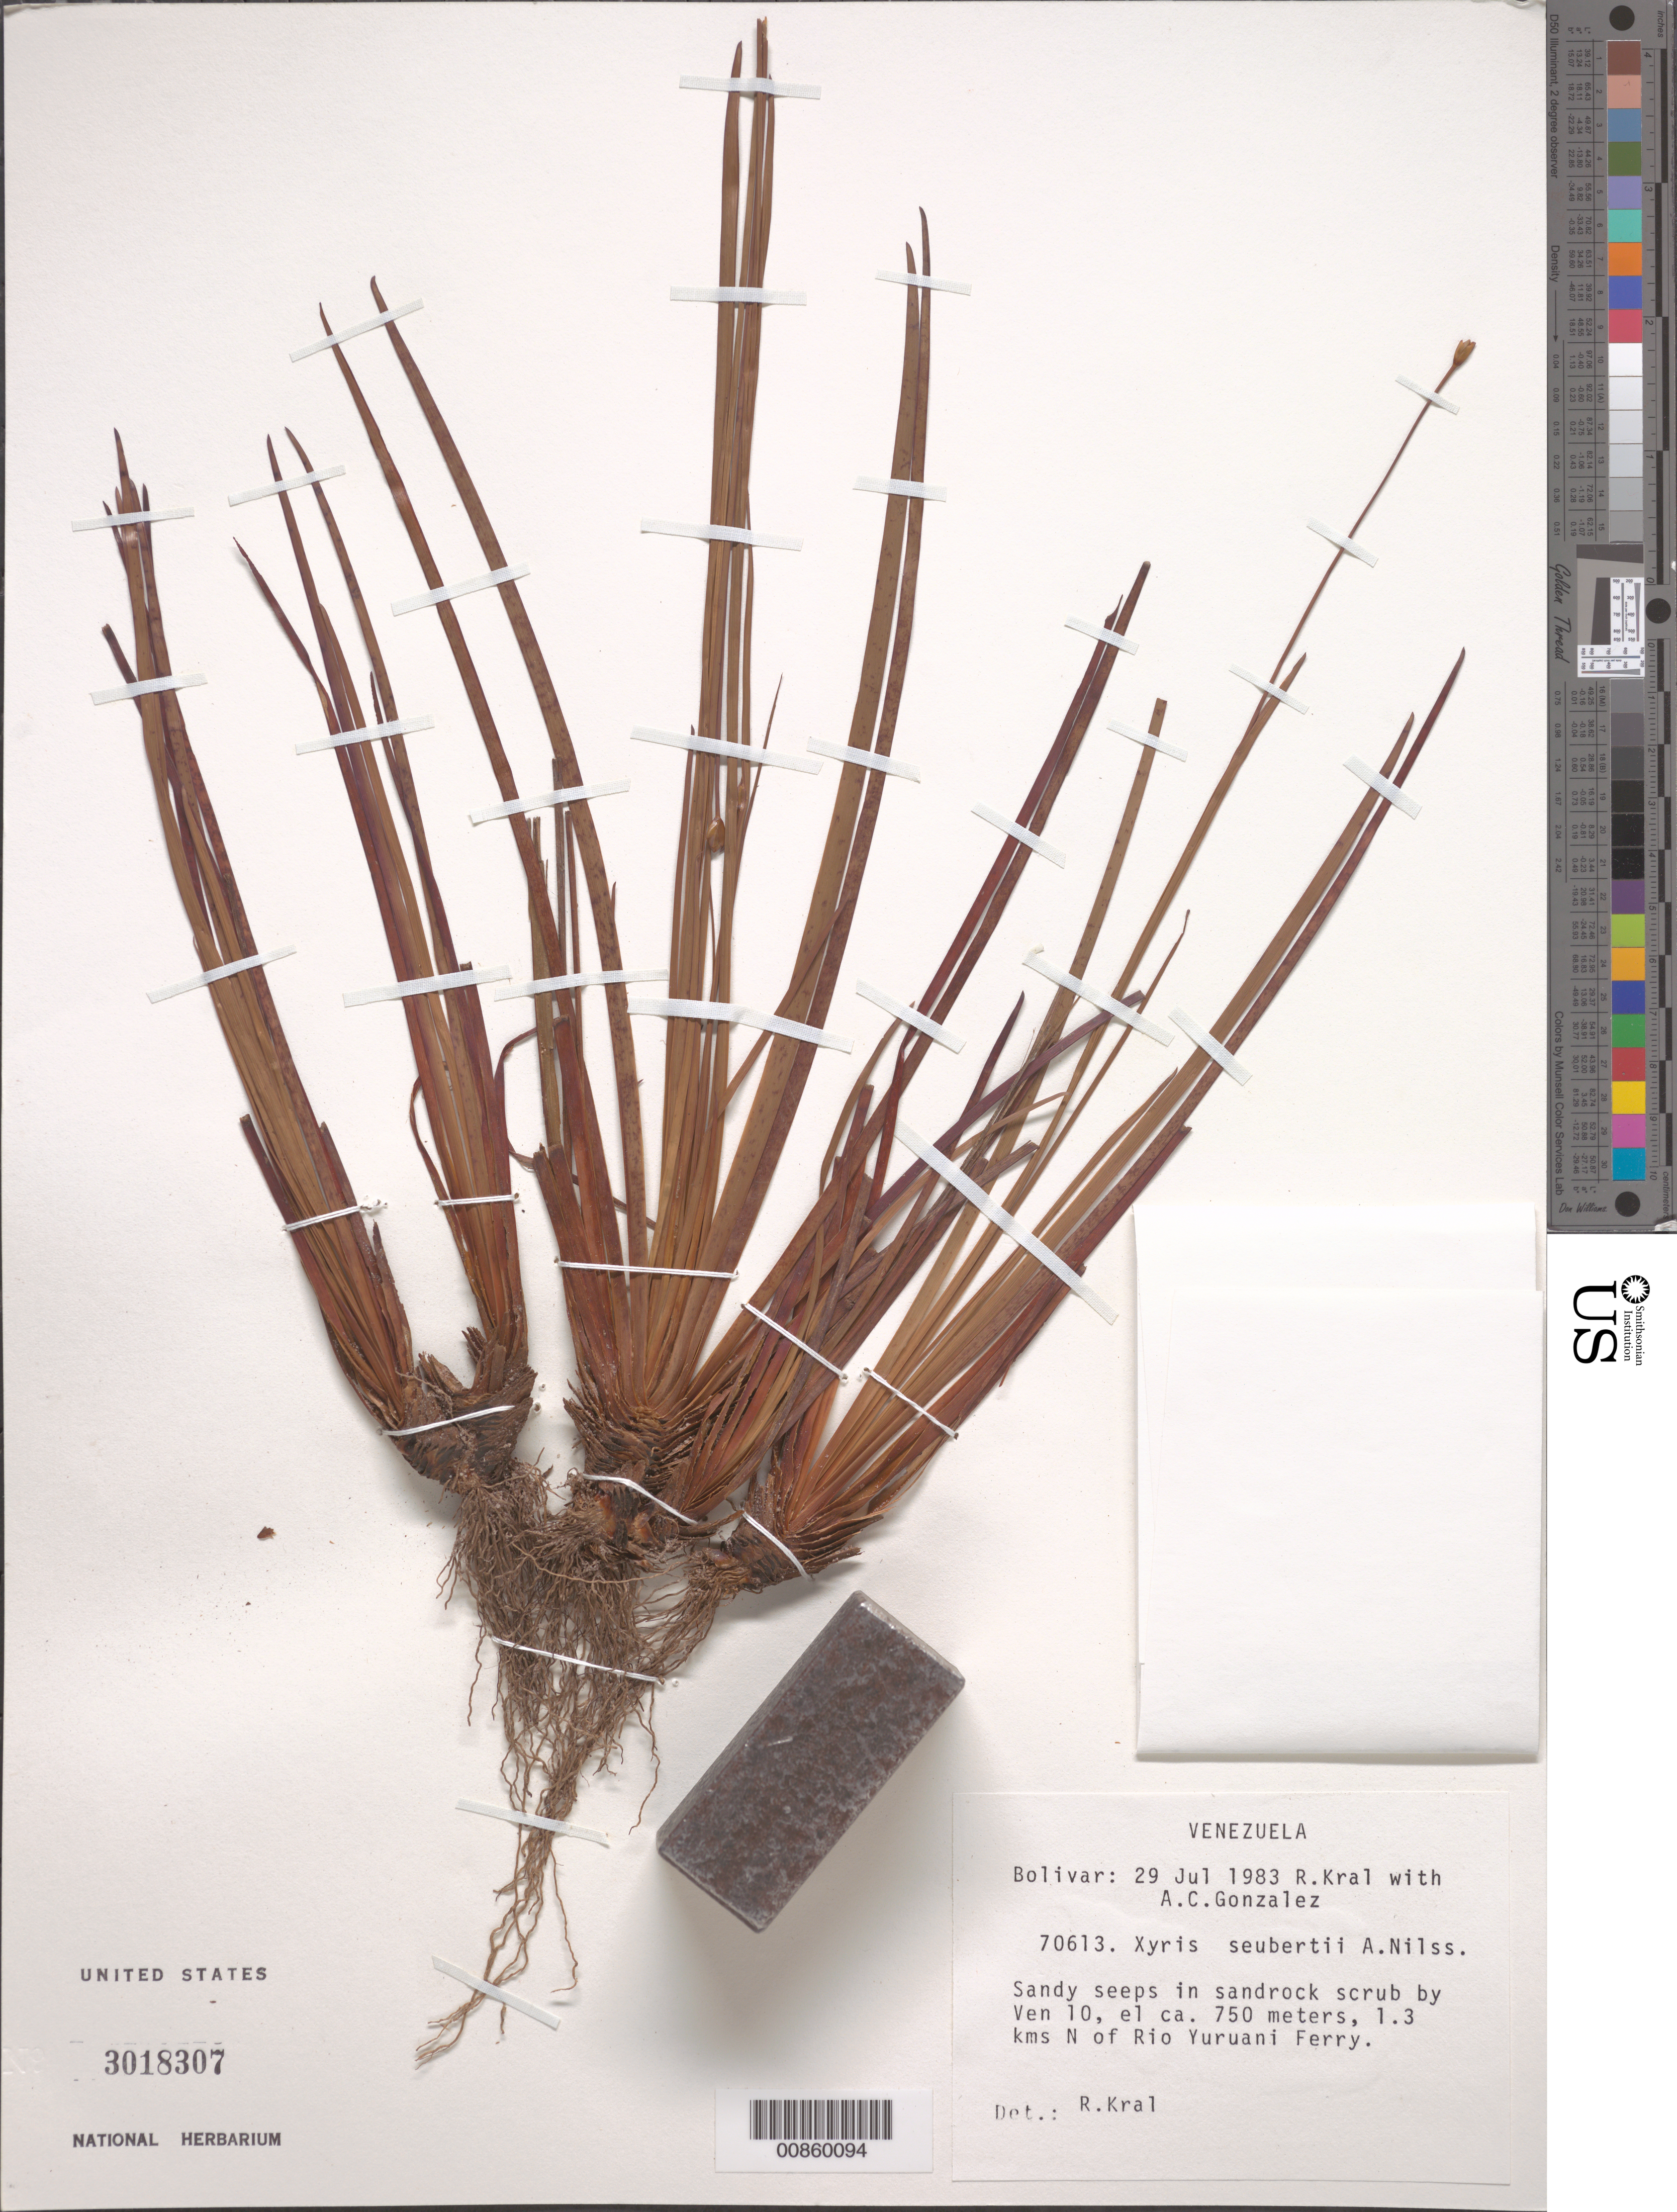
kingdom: Plantae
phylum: Tracheophyta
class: Liliopsida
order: Poales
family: Xyridaceae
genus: Xyris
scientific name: Xyris seubertii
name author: L.A. Nilsson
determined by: Kral, Robert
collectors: R. Kral & A. C. González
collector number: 70613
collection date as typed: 29-Jul-83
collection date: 1983-07-29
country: Venezuela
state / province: Bolívar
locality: Ven. 10, 1.3 km N of Río Yuruani ferry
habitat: Sandy seeps in sandrock scrub.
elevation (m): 750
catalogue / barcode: US 3018307